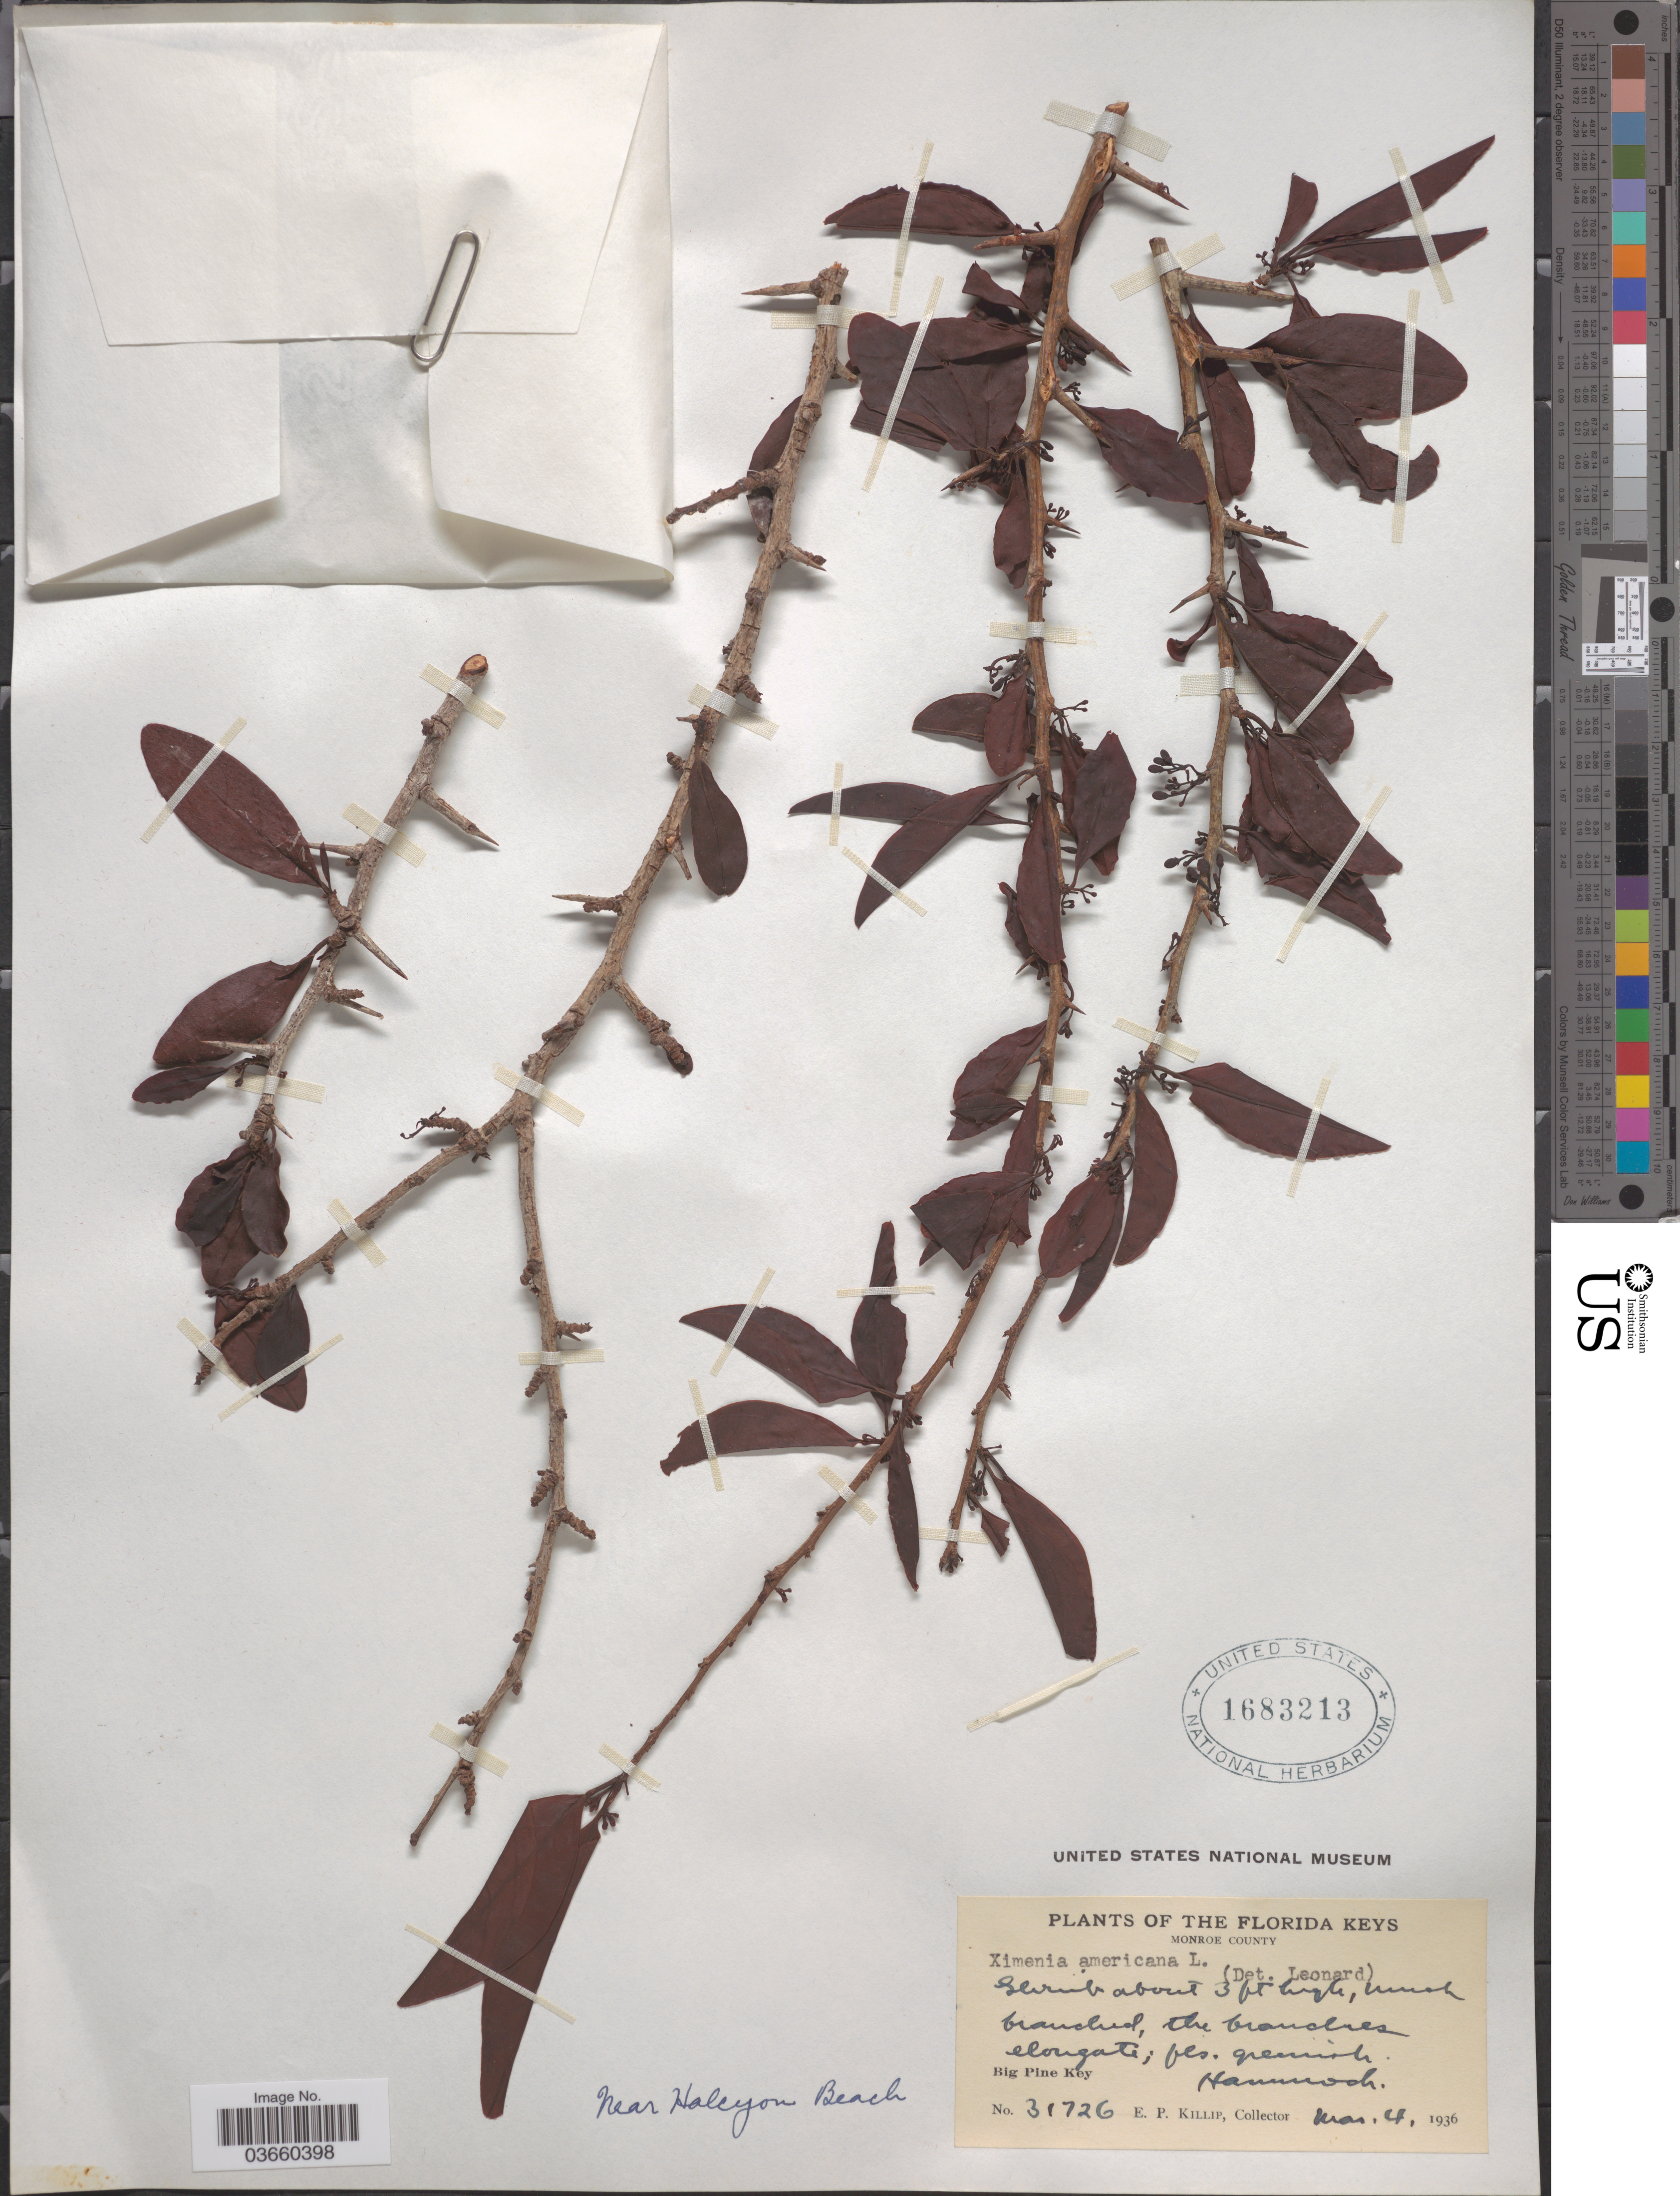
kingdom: Plantae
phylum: Tracheophyta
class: Magnoliopsida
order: Santalales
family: Ximeniaceae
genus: Ximenia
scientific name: Ximenia americana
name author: L.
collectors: E. P. Killip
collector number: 31726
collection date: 1936-03-04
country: United States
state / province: Florida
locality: The Florida Keys. Monroe County. Big Pine Key. Hammock.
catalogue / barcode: US 1683213